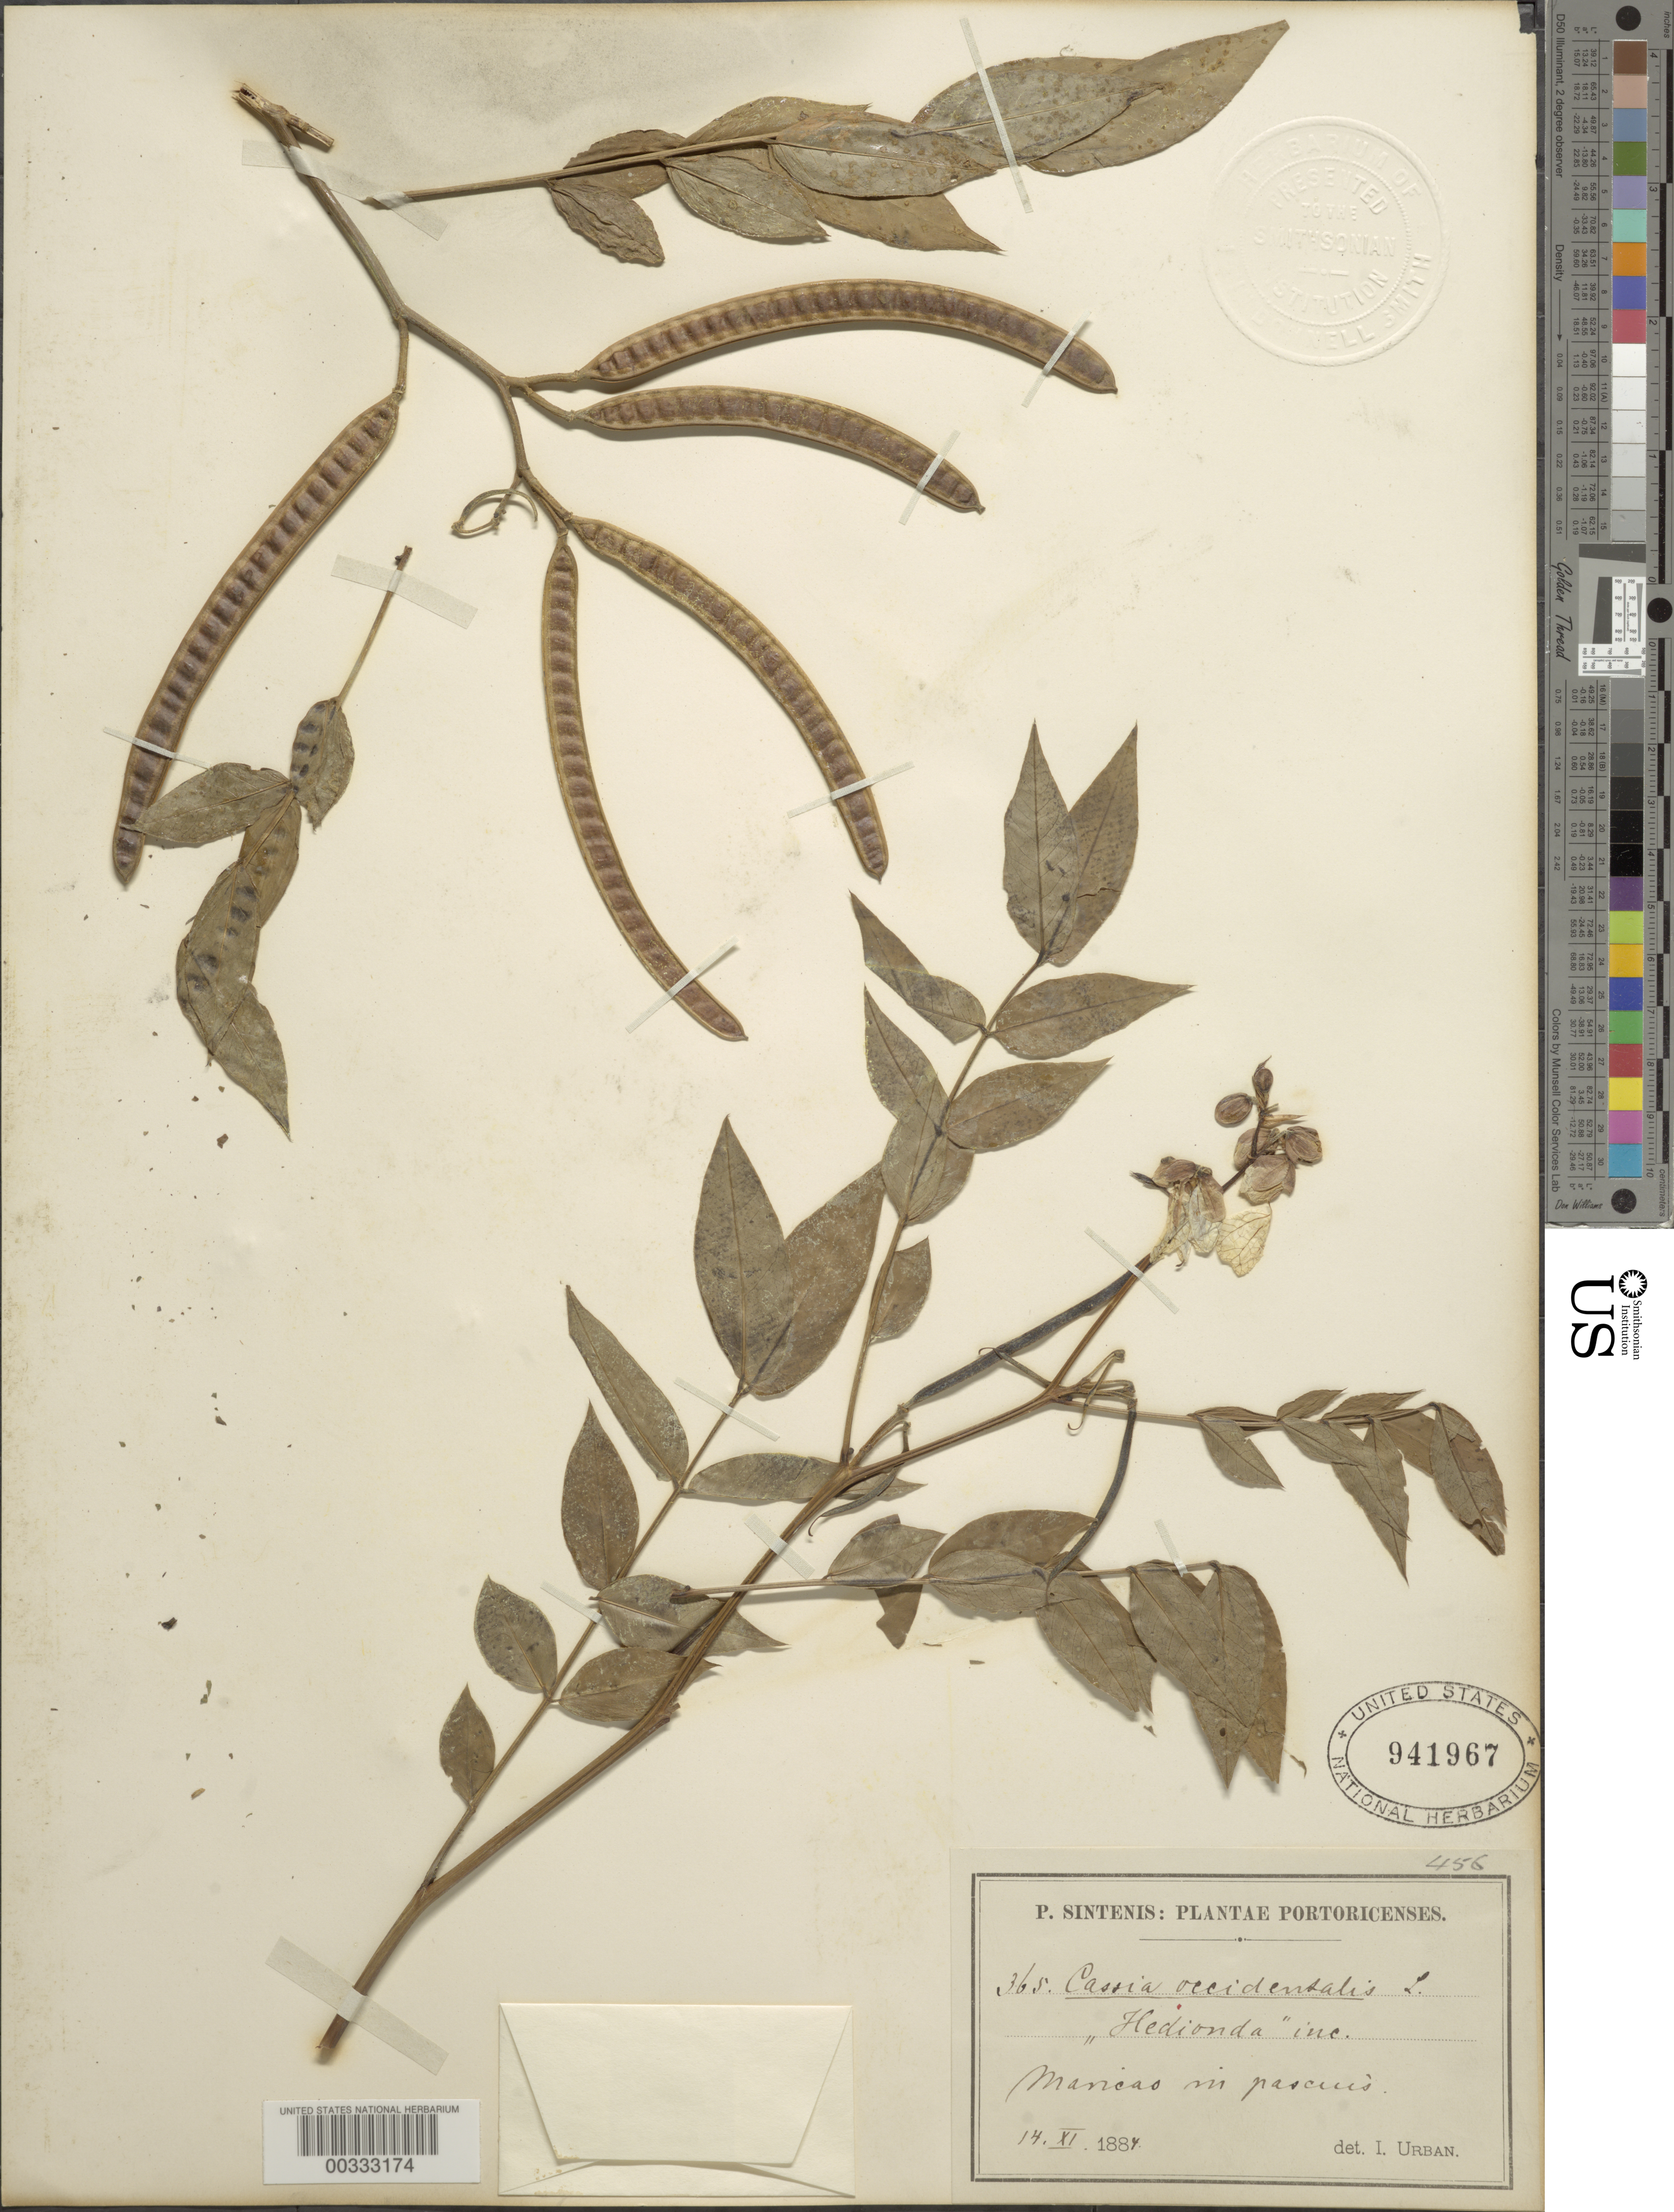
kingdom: Plantae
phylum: Tracheophyta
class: Magnoliopsida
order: Fabales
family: Fabaceae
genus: Senna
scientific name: Senna occidentalis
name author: (L.) Link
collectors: P. Sintenis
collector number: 365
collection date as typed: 14 Nov 1884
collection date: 1884-11-14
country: Puerto Rico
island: Greater Antilles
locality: Maricao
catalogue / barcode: US 941967